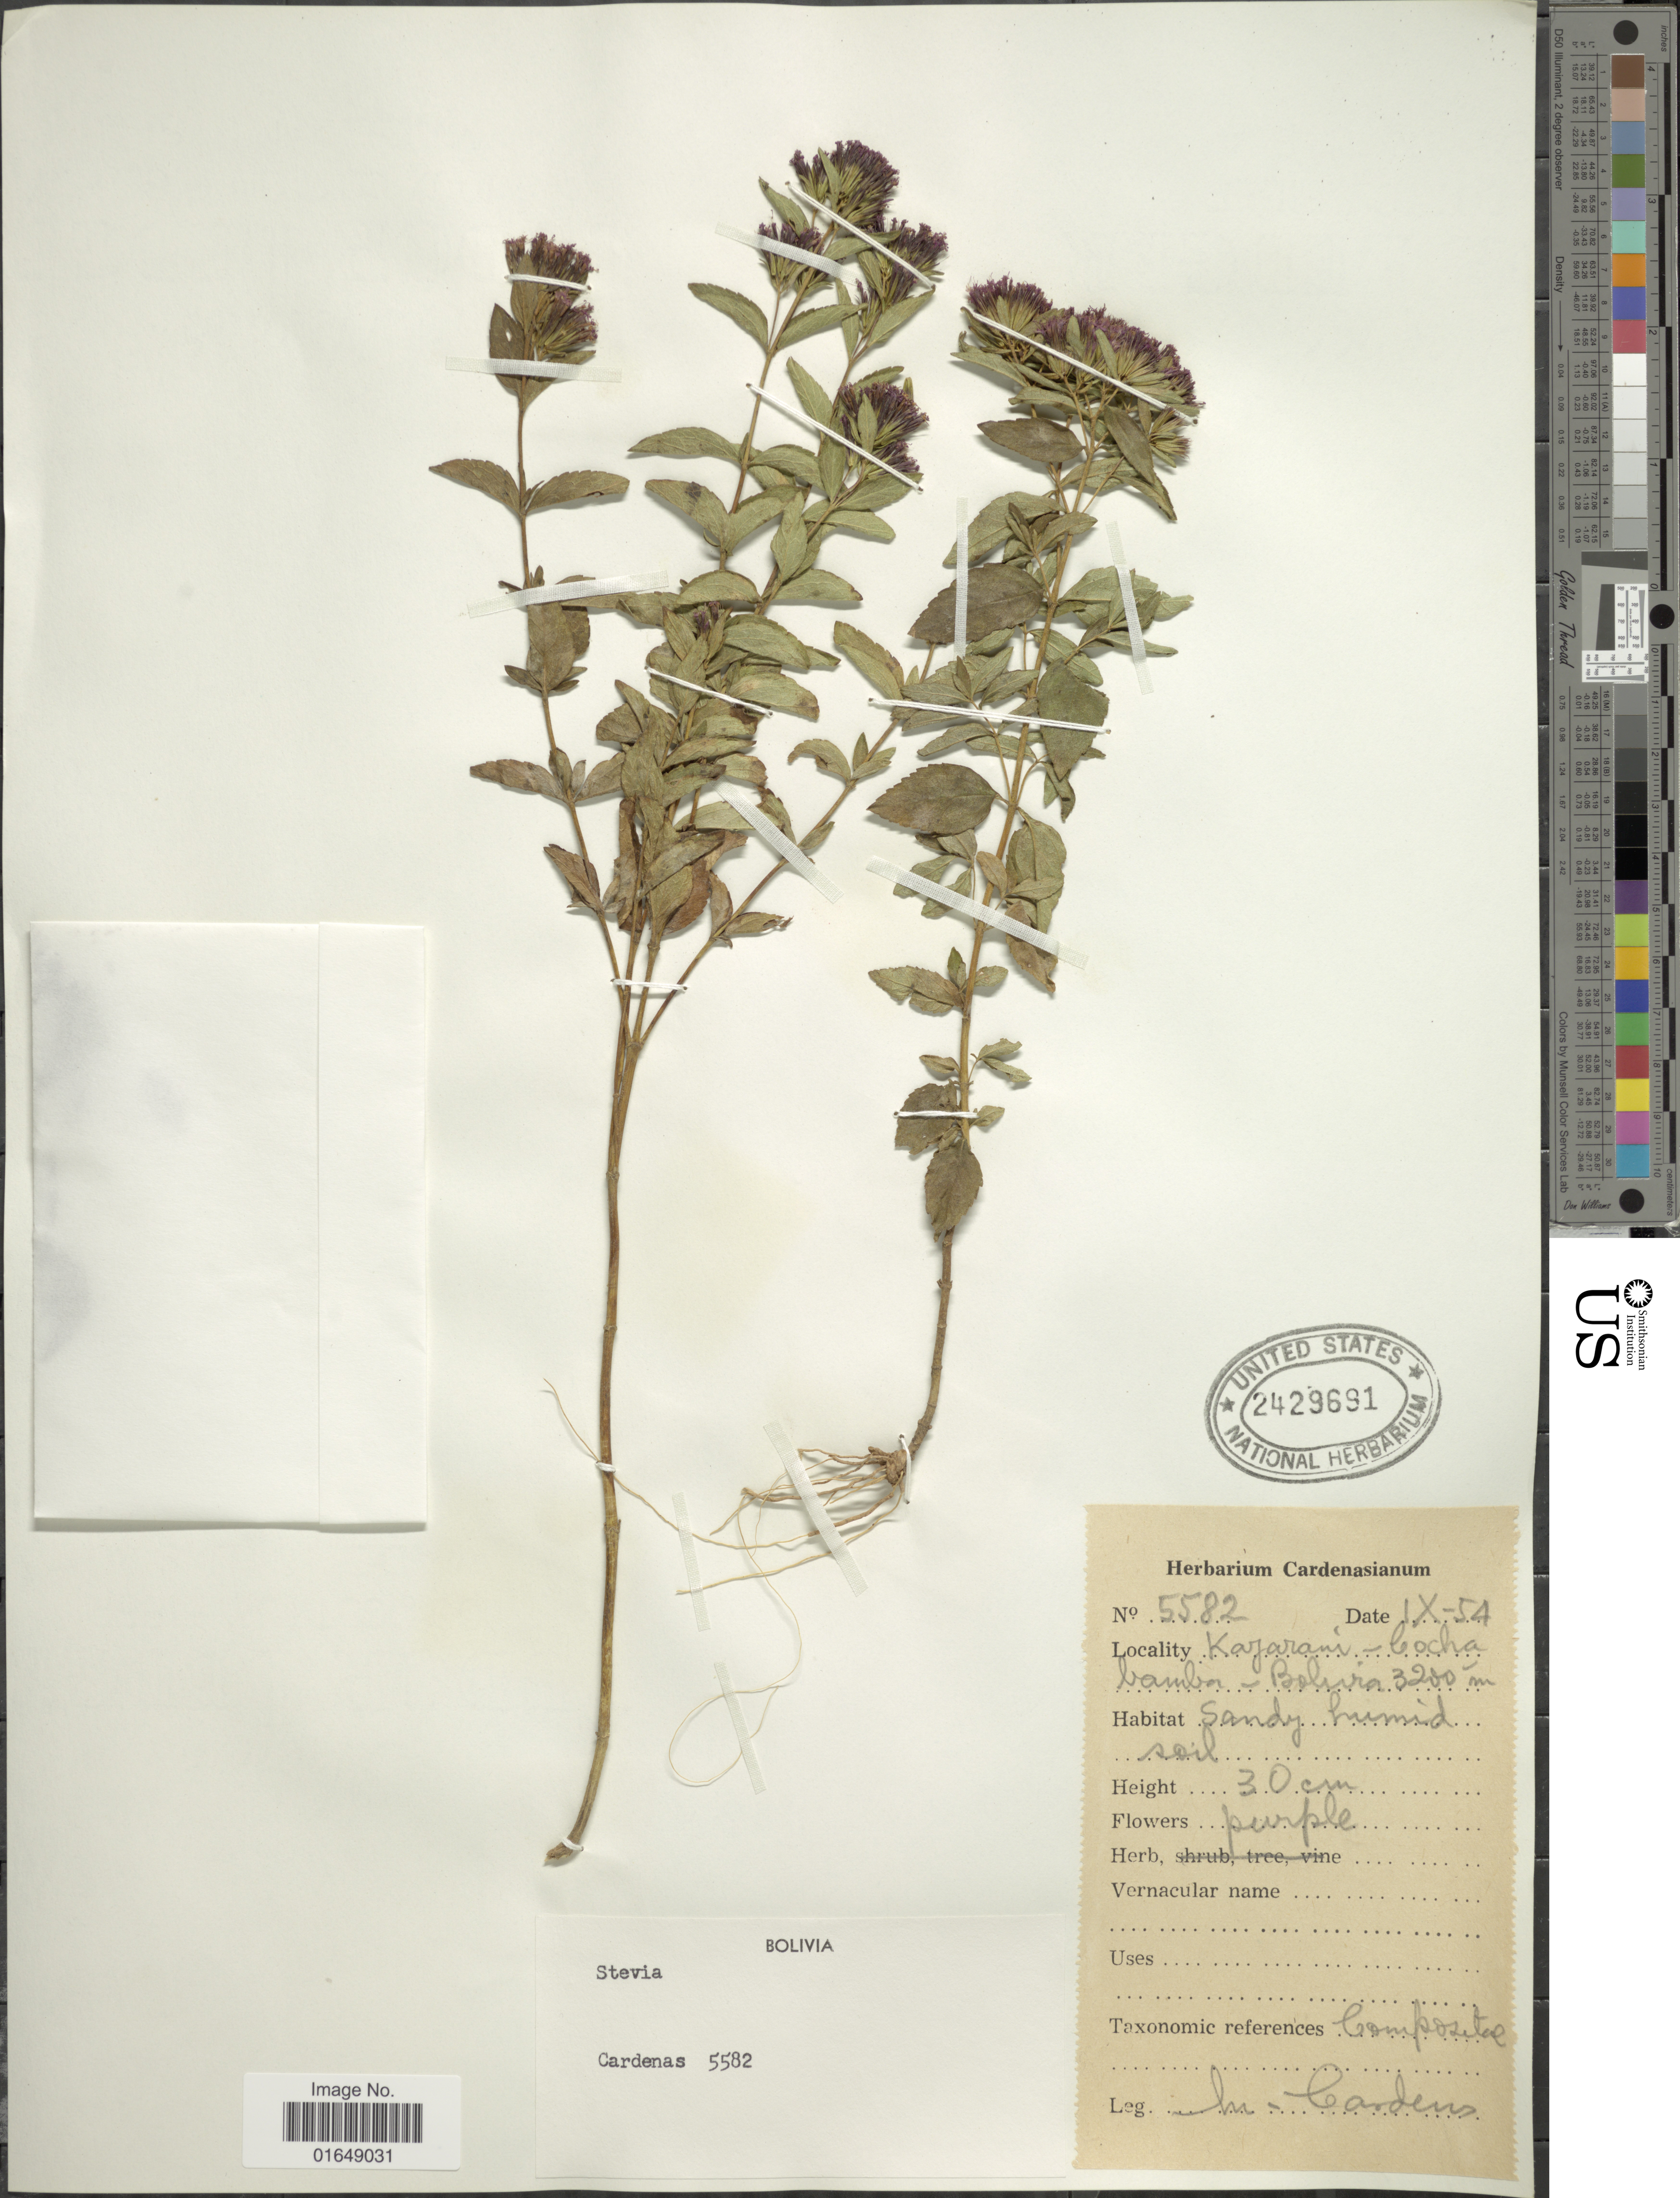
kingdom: Plantae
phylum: Tracheophyta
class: Magnoliopsida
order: Asterales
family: Asteraceae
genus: Stevia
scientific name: Stevia sp.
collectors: M. Cárdenas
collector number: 5582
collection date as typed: Transcribed d/m/y: /9/54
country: Bolivia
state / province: Cochabamba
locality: Kajarani.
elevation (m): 3200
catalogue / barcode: US 2429691